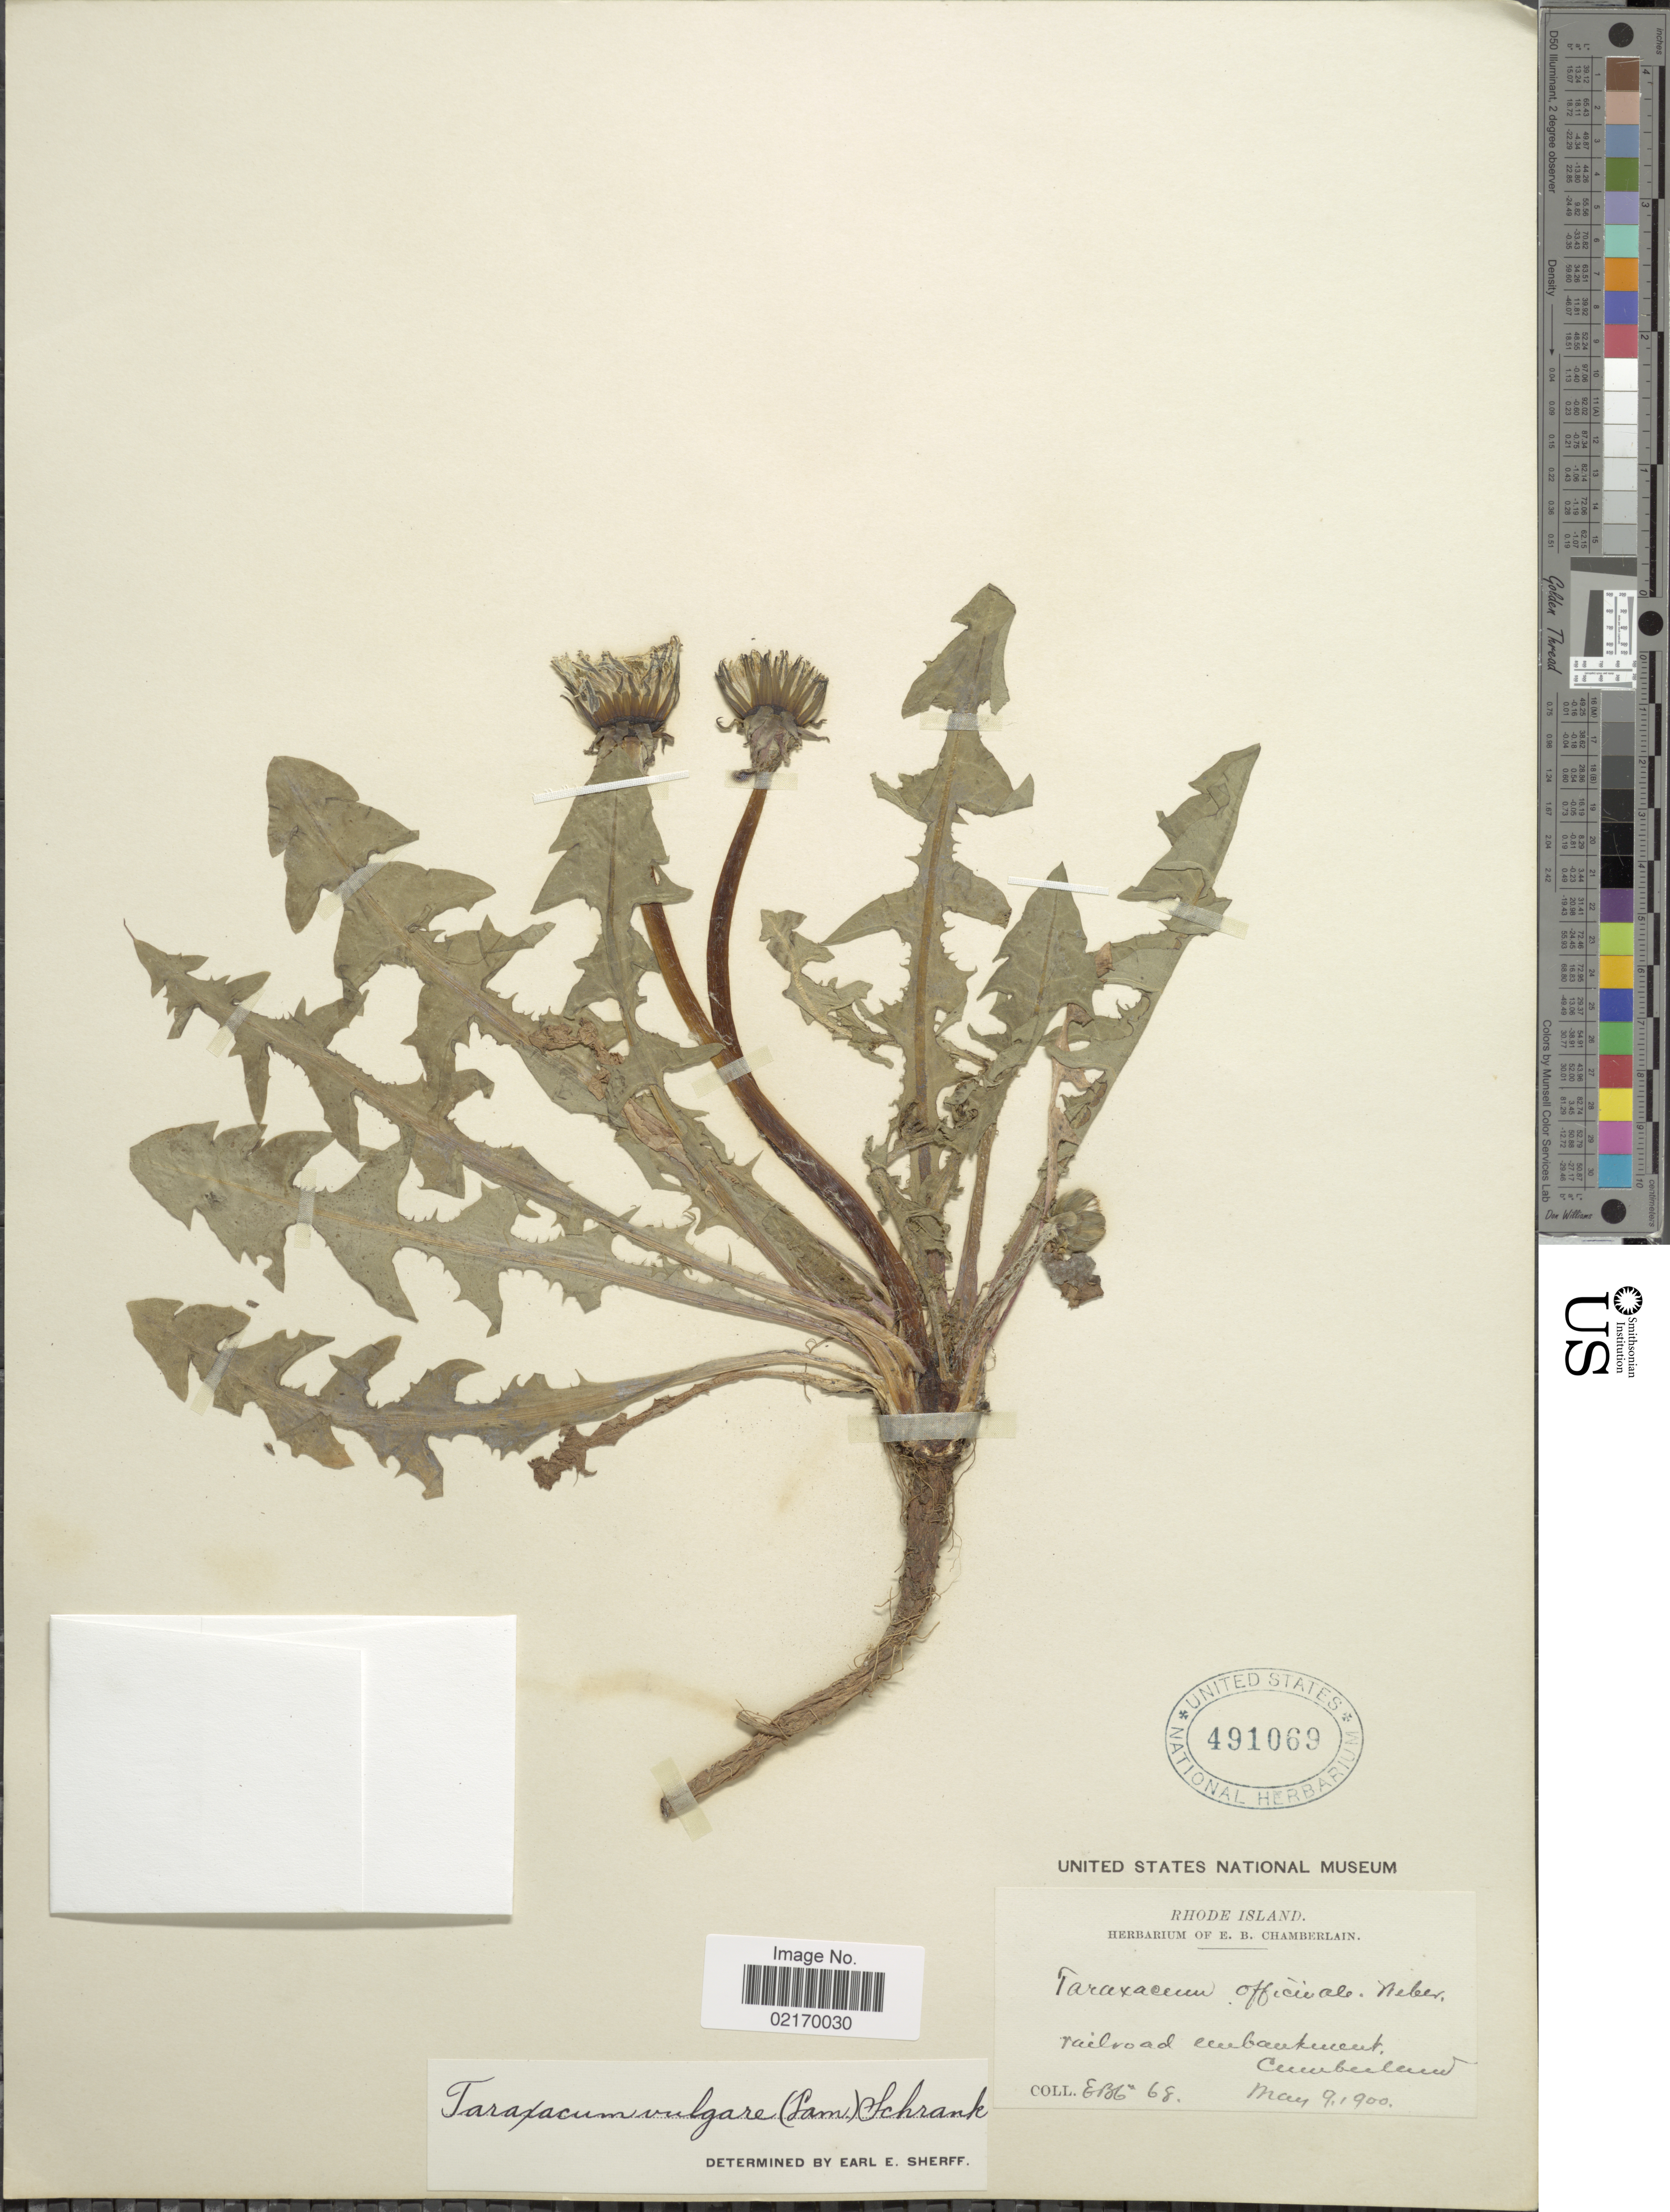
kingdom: Plantae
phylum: Tracheophyta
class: Magnoliopsida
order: Asterales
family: Asteraceae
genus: Taraxacum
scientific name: Taraxacum officinale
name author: G.H. Weber ex F.H. Wigg.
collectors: E. Chamberlain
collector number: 68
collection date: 1900-05-09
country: United States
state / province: Rhode Island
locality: Railroad embarkment, Cumberland.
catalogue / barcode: US 491069